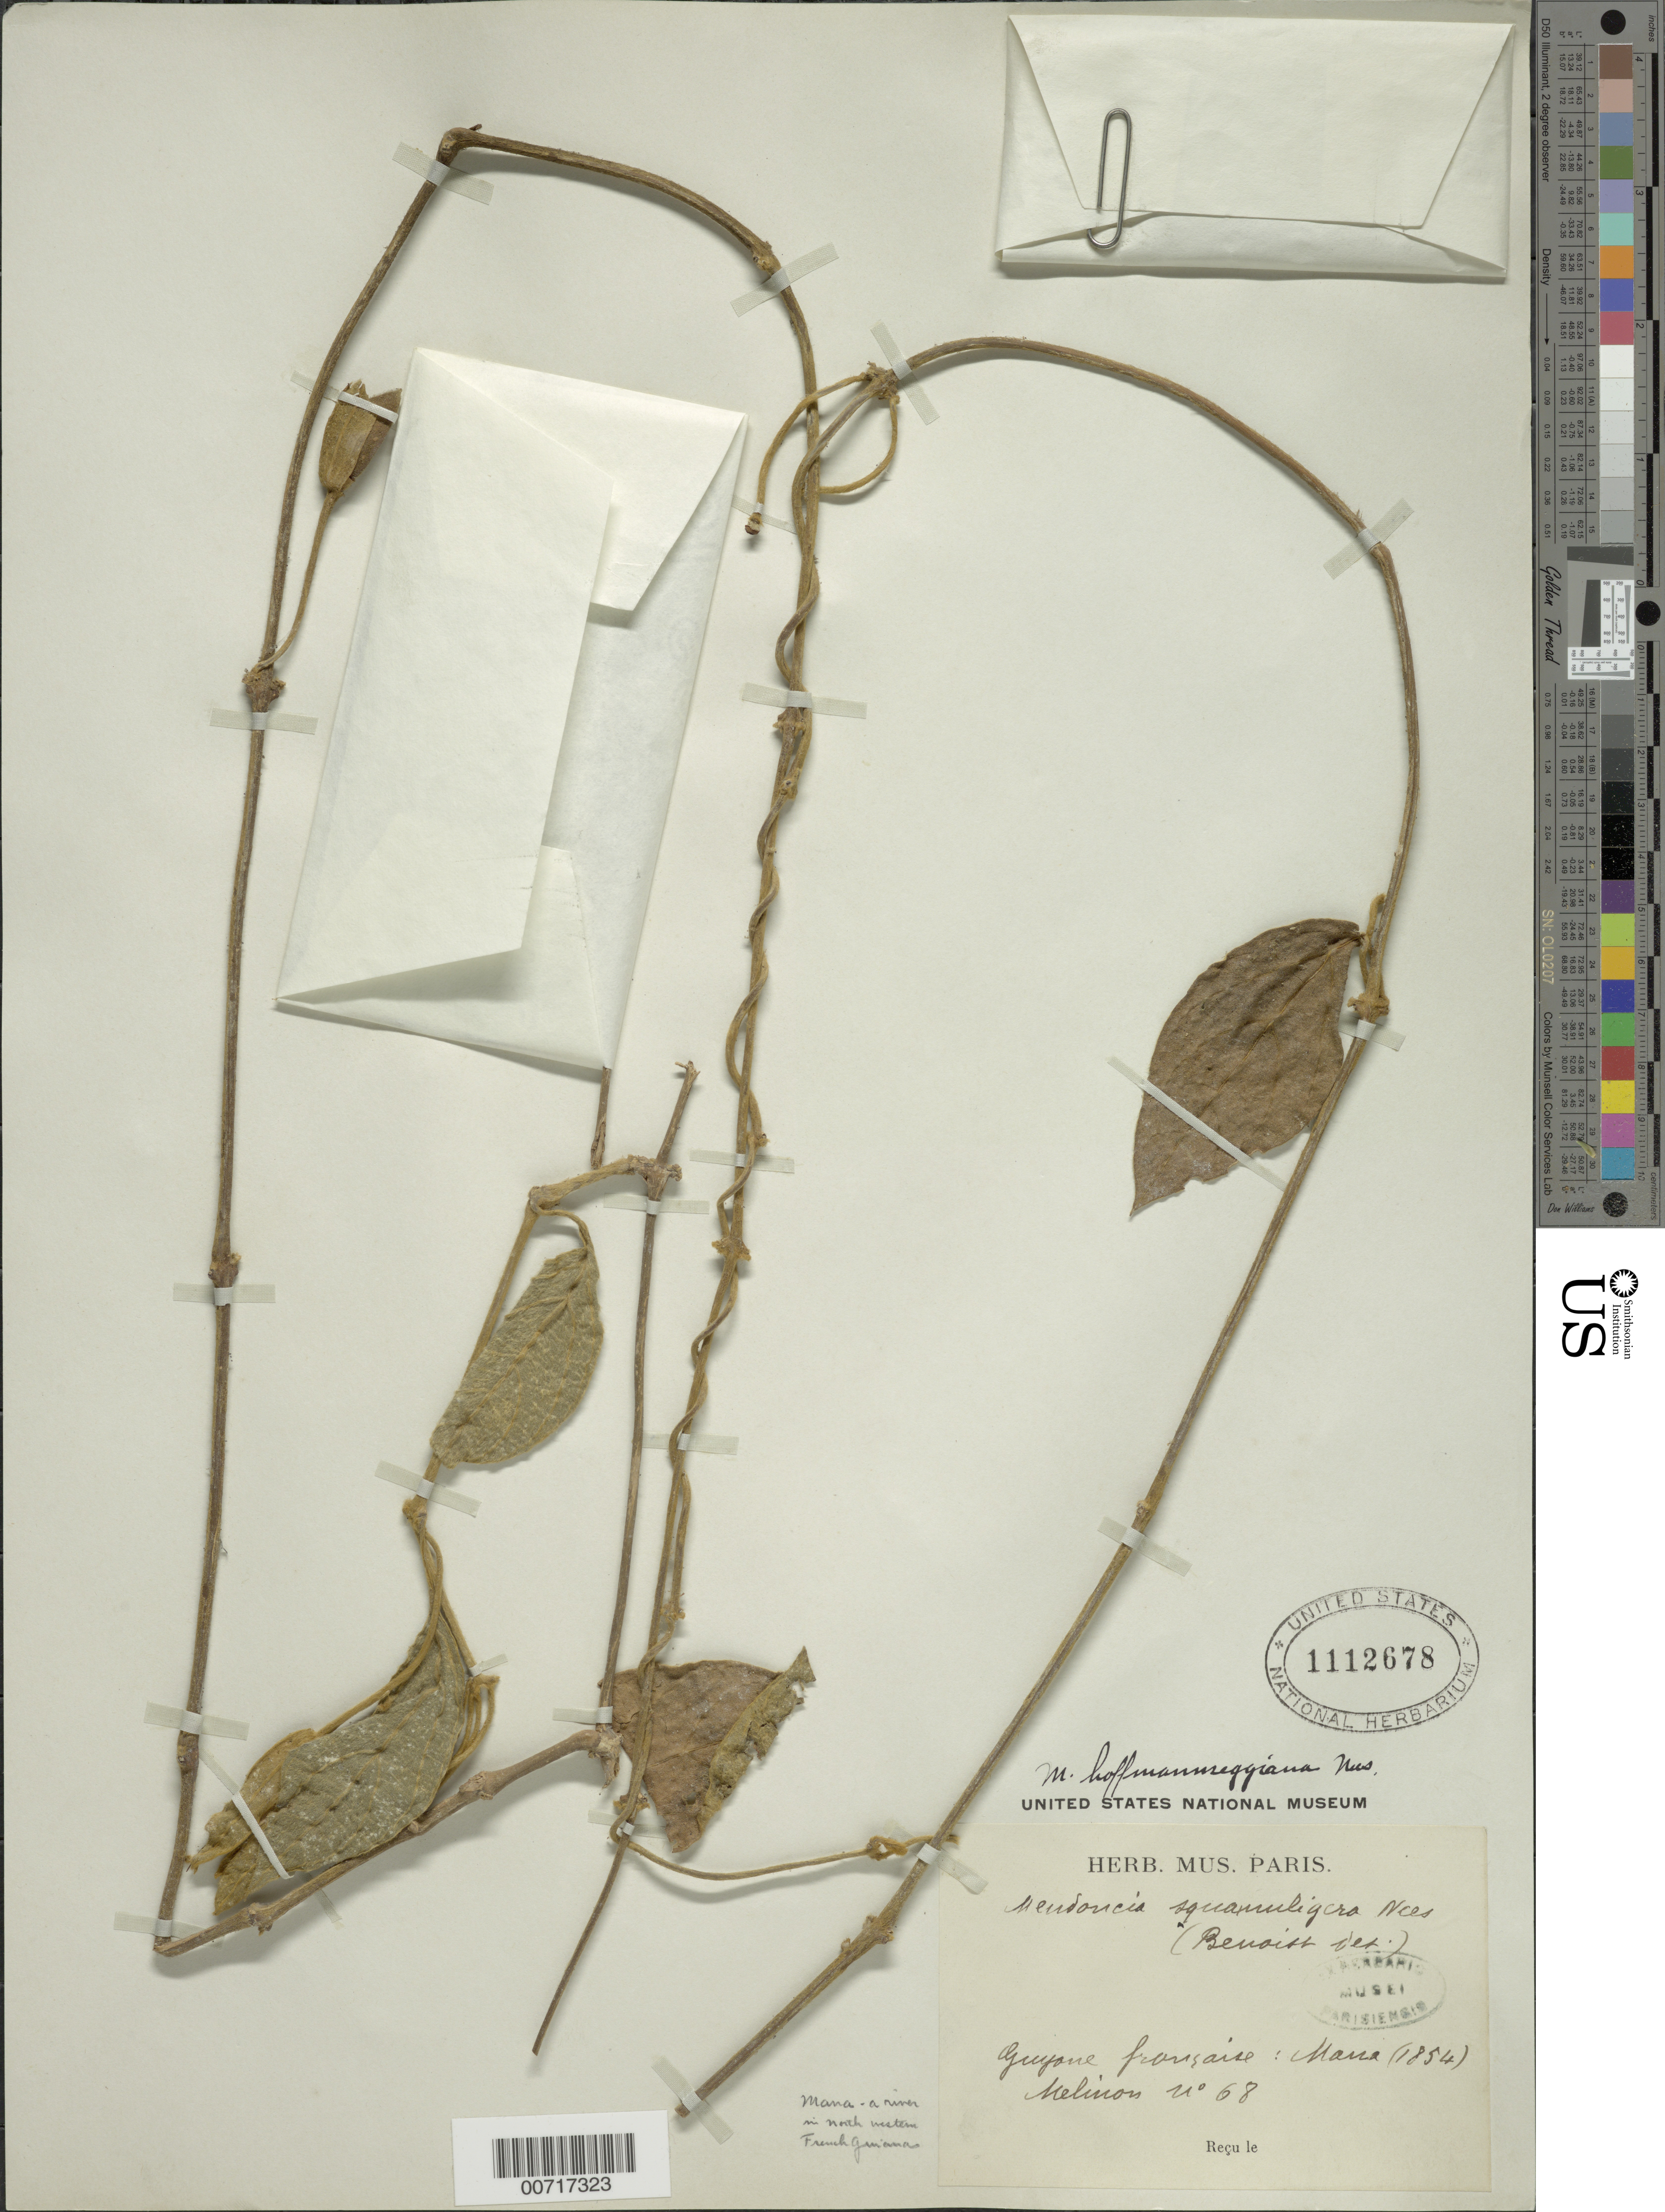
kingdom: Plantae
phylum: Tracheophyta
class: Magnoliopsida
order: Lamiales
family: Acanthaceae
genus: Mendoncia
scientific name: Mendoncia hoffmannseggiana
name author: Nees in DC.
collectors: E. Mélinon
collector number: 68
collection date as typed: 1854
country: French Guiana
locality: Mana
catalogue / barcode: US 1112678